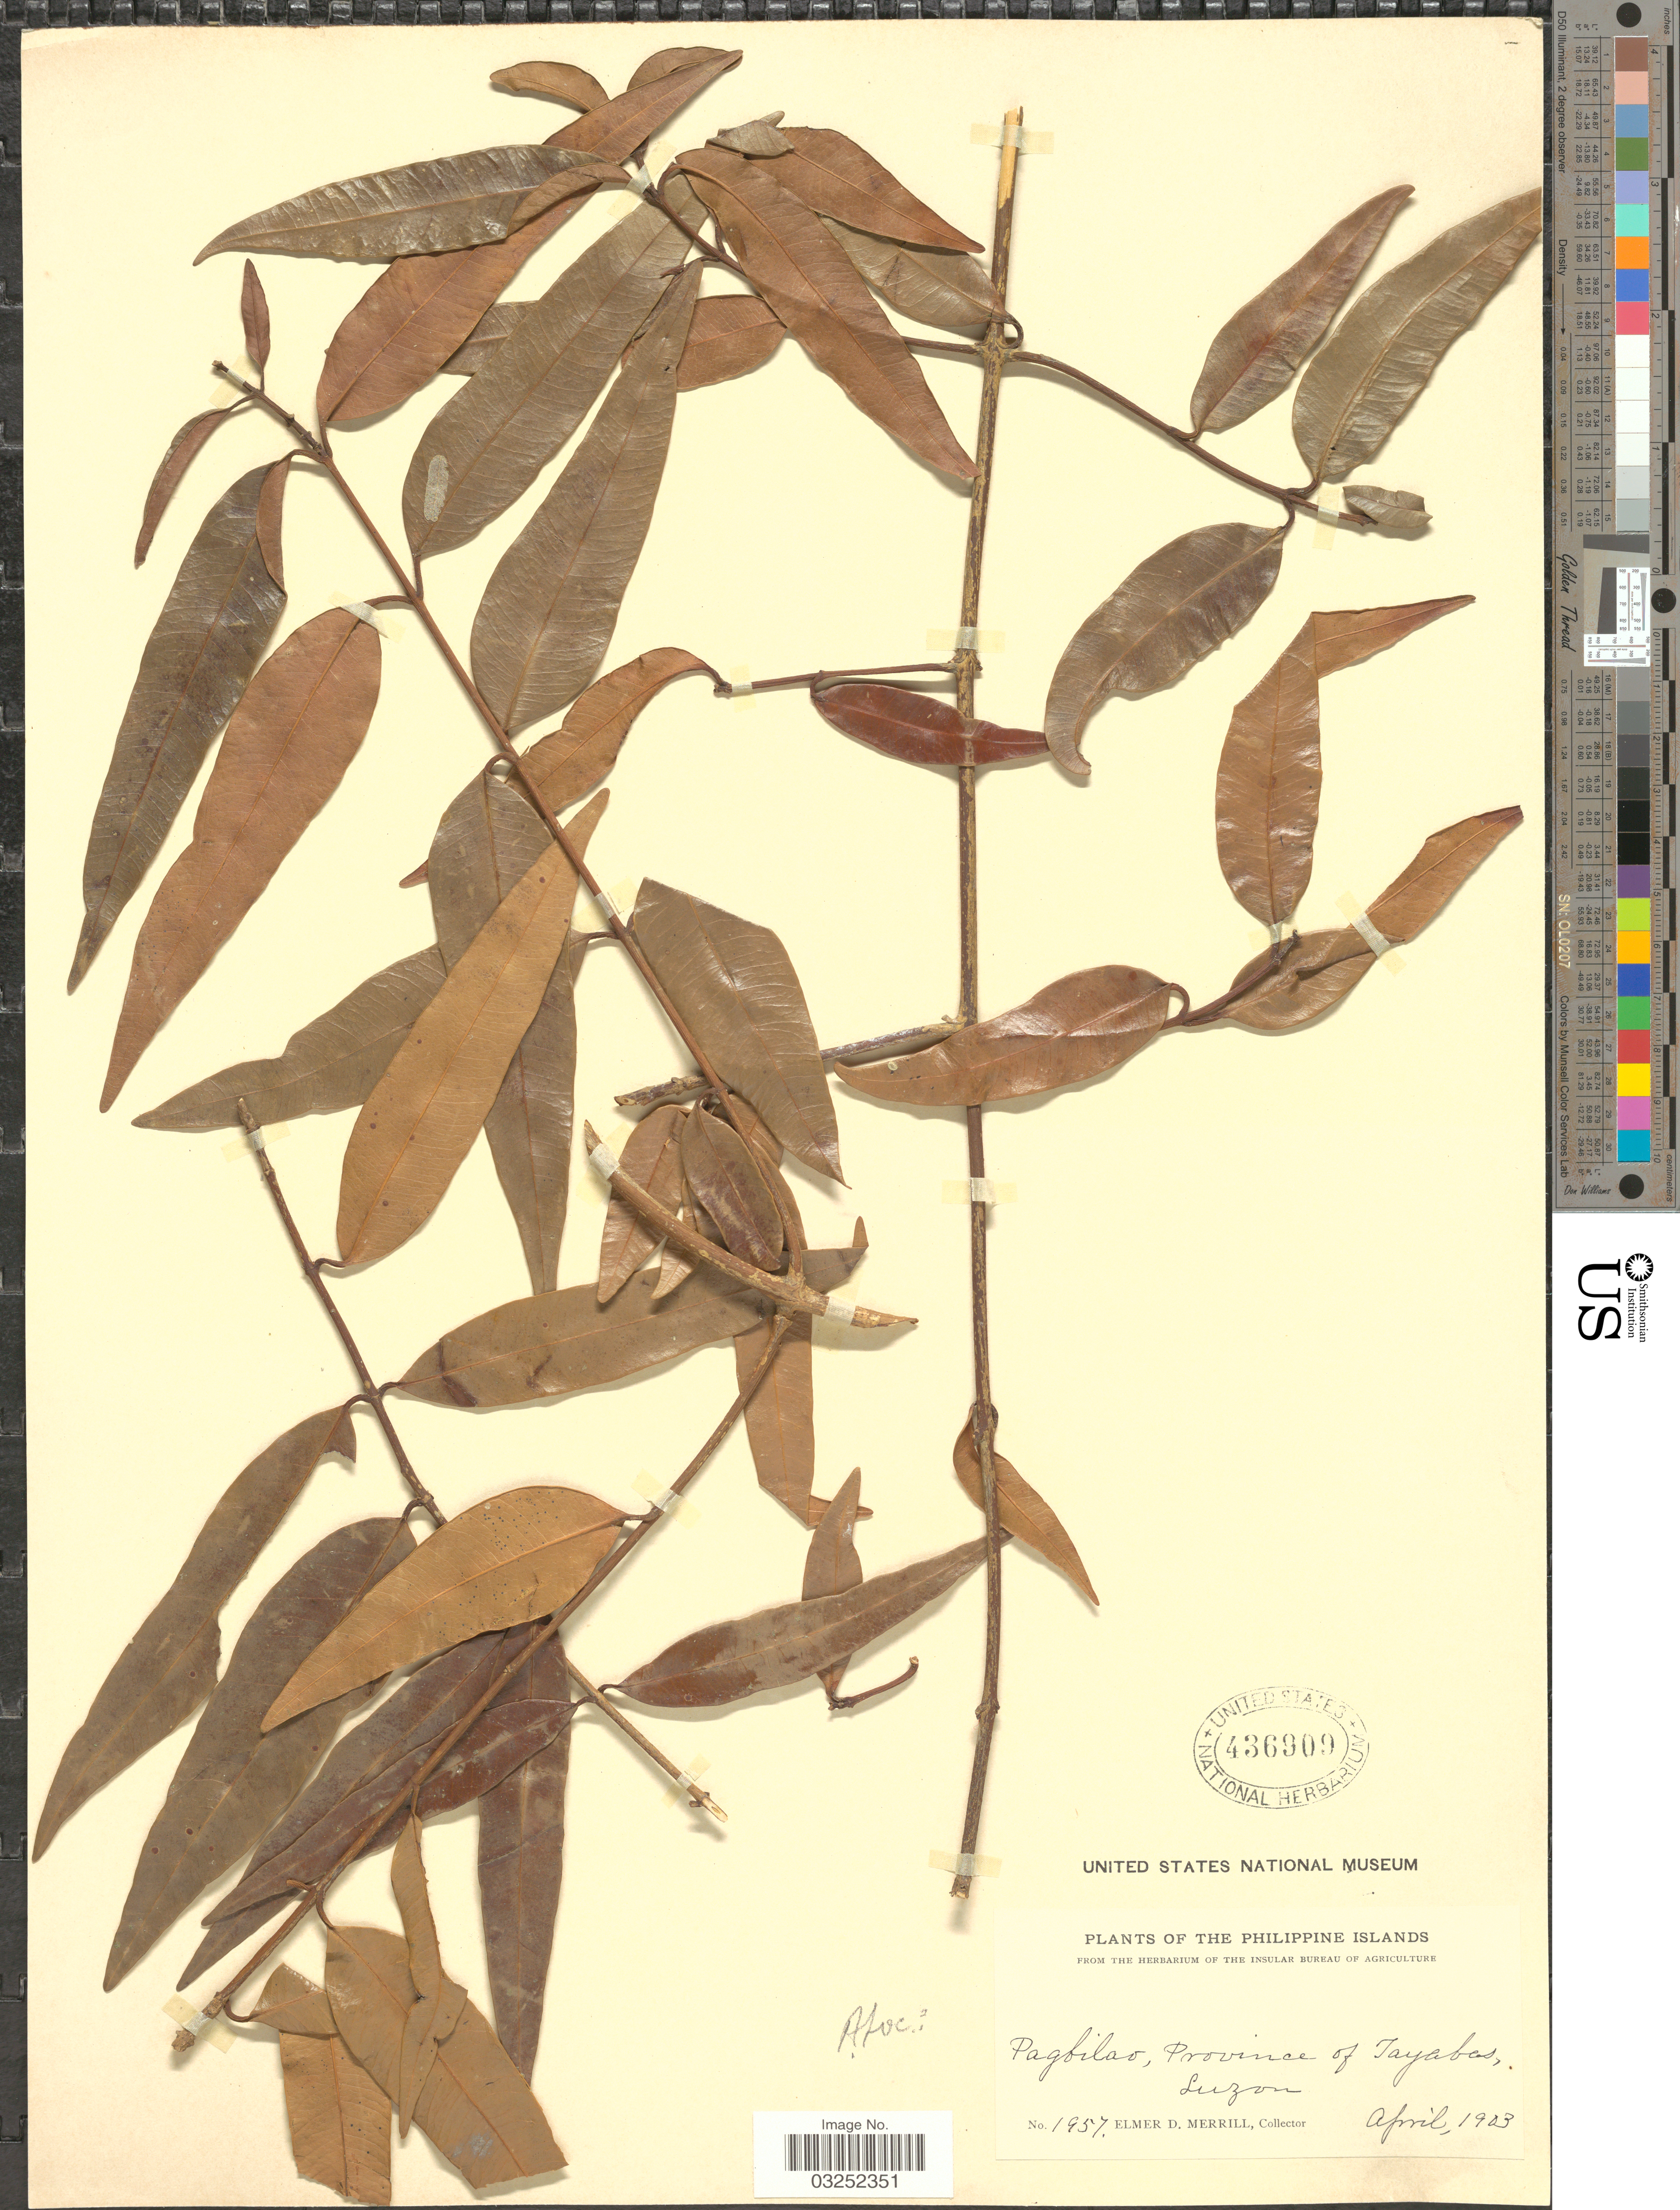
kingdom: Plantae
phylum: Tracheophyta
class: Magnoliopsida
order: Gentianales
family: Apocynaceae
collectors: E. D. Merrill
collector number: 1957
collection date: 1903-04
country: Philippines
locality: Pagbilao, Province of Tayabas, Luzon.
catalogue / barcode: US 436909